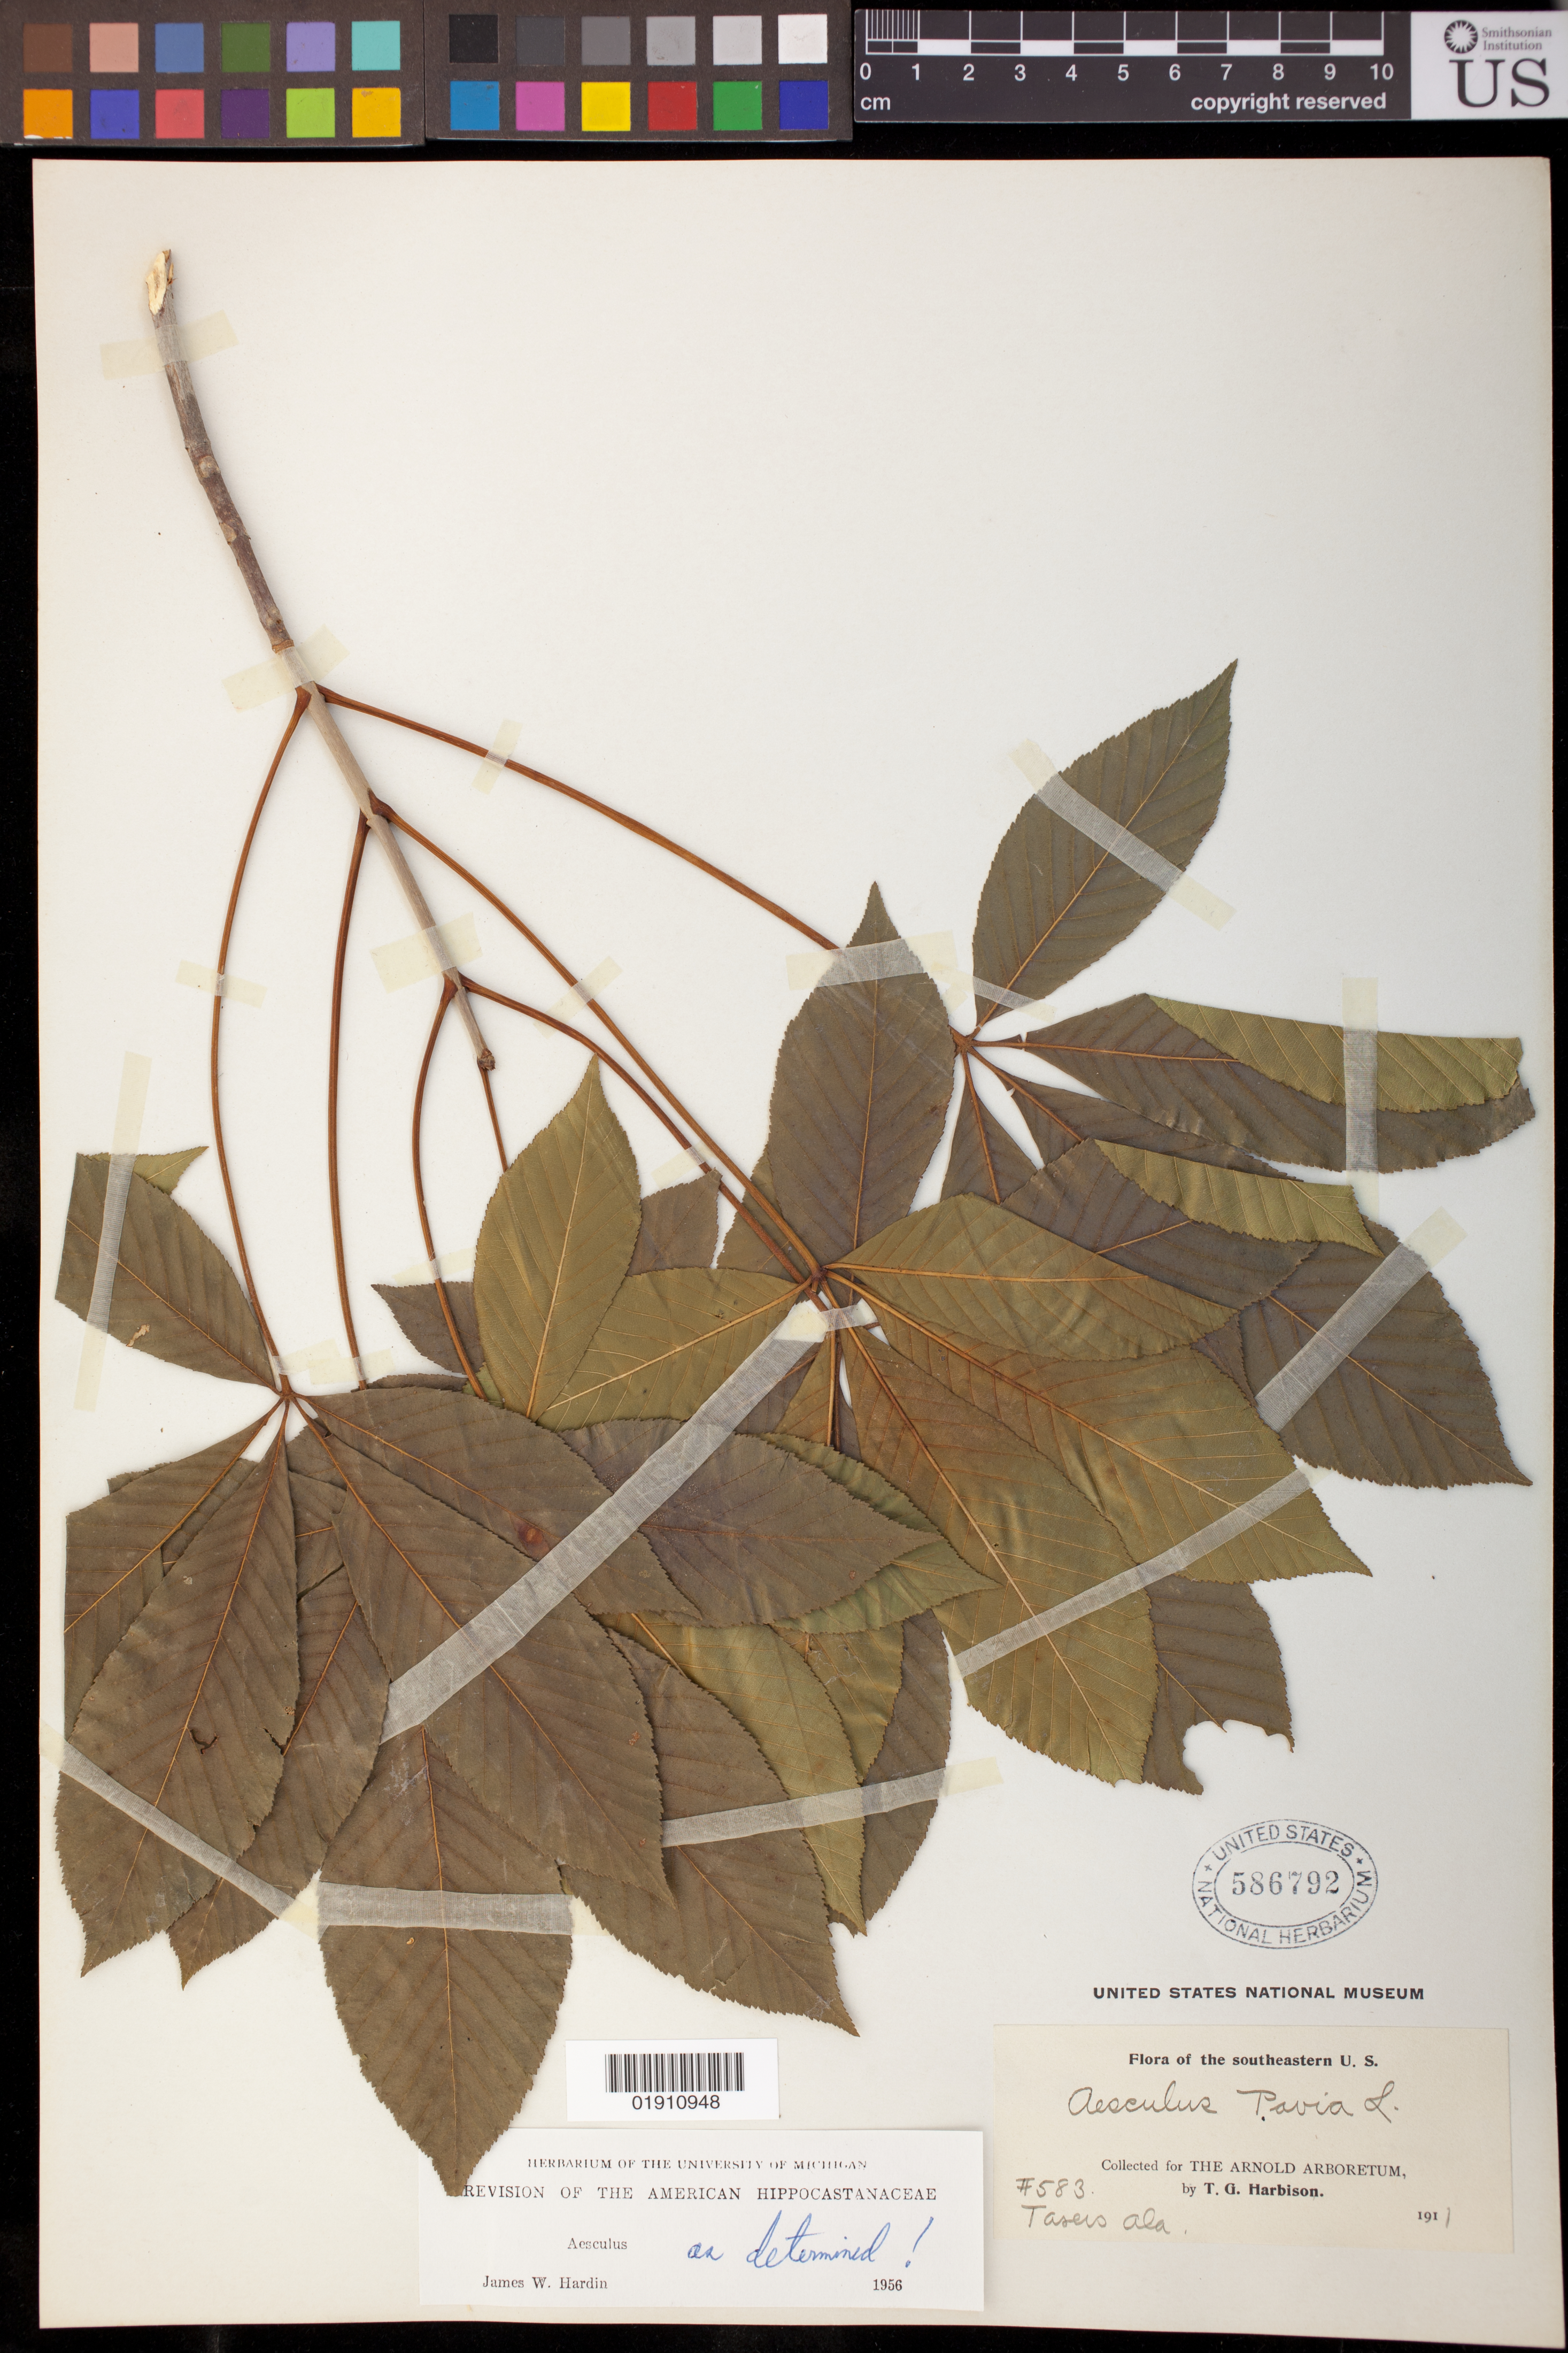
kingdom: Plantae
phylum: Tracheophyta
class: Magnoliopsida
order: Sapindales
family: Sapindaceae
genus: Aesculus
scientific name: Aesculus pavia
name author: L.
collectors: T. Harbison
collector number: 583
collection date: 1911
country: United States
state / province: Alabama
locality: Tasers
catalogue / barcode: US 586792